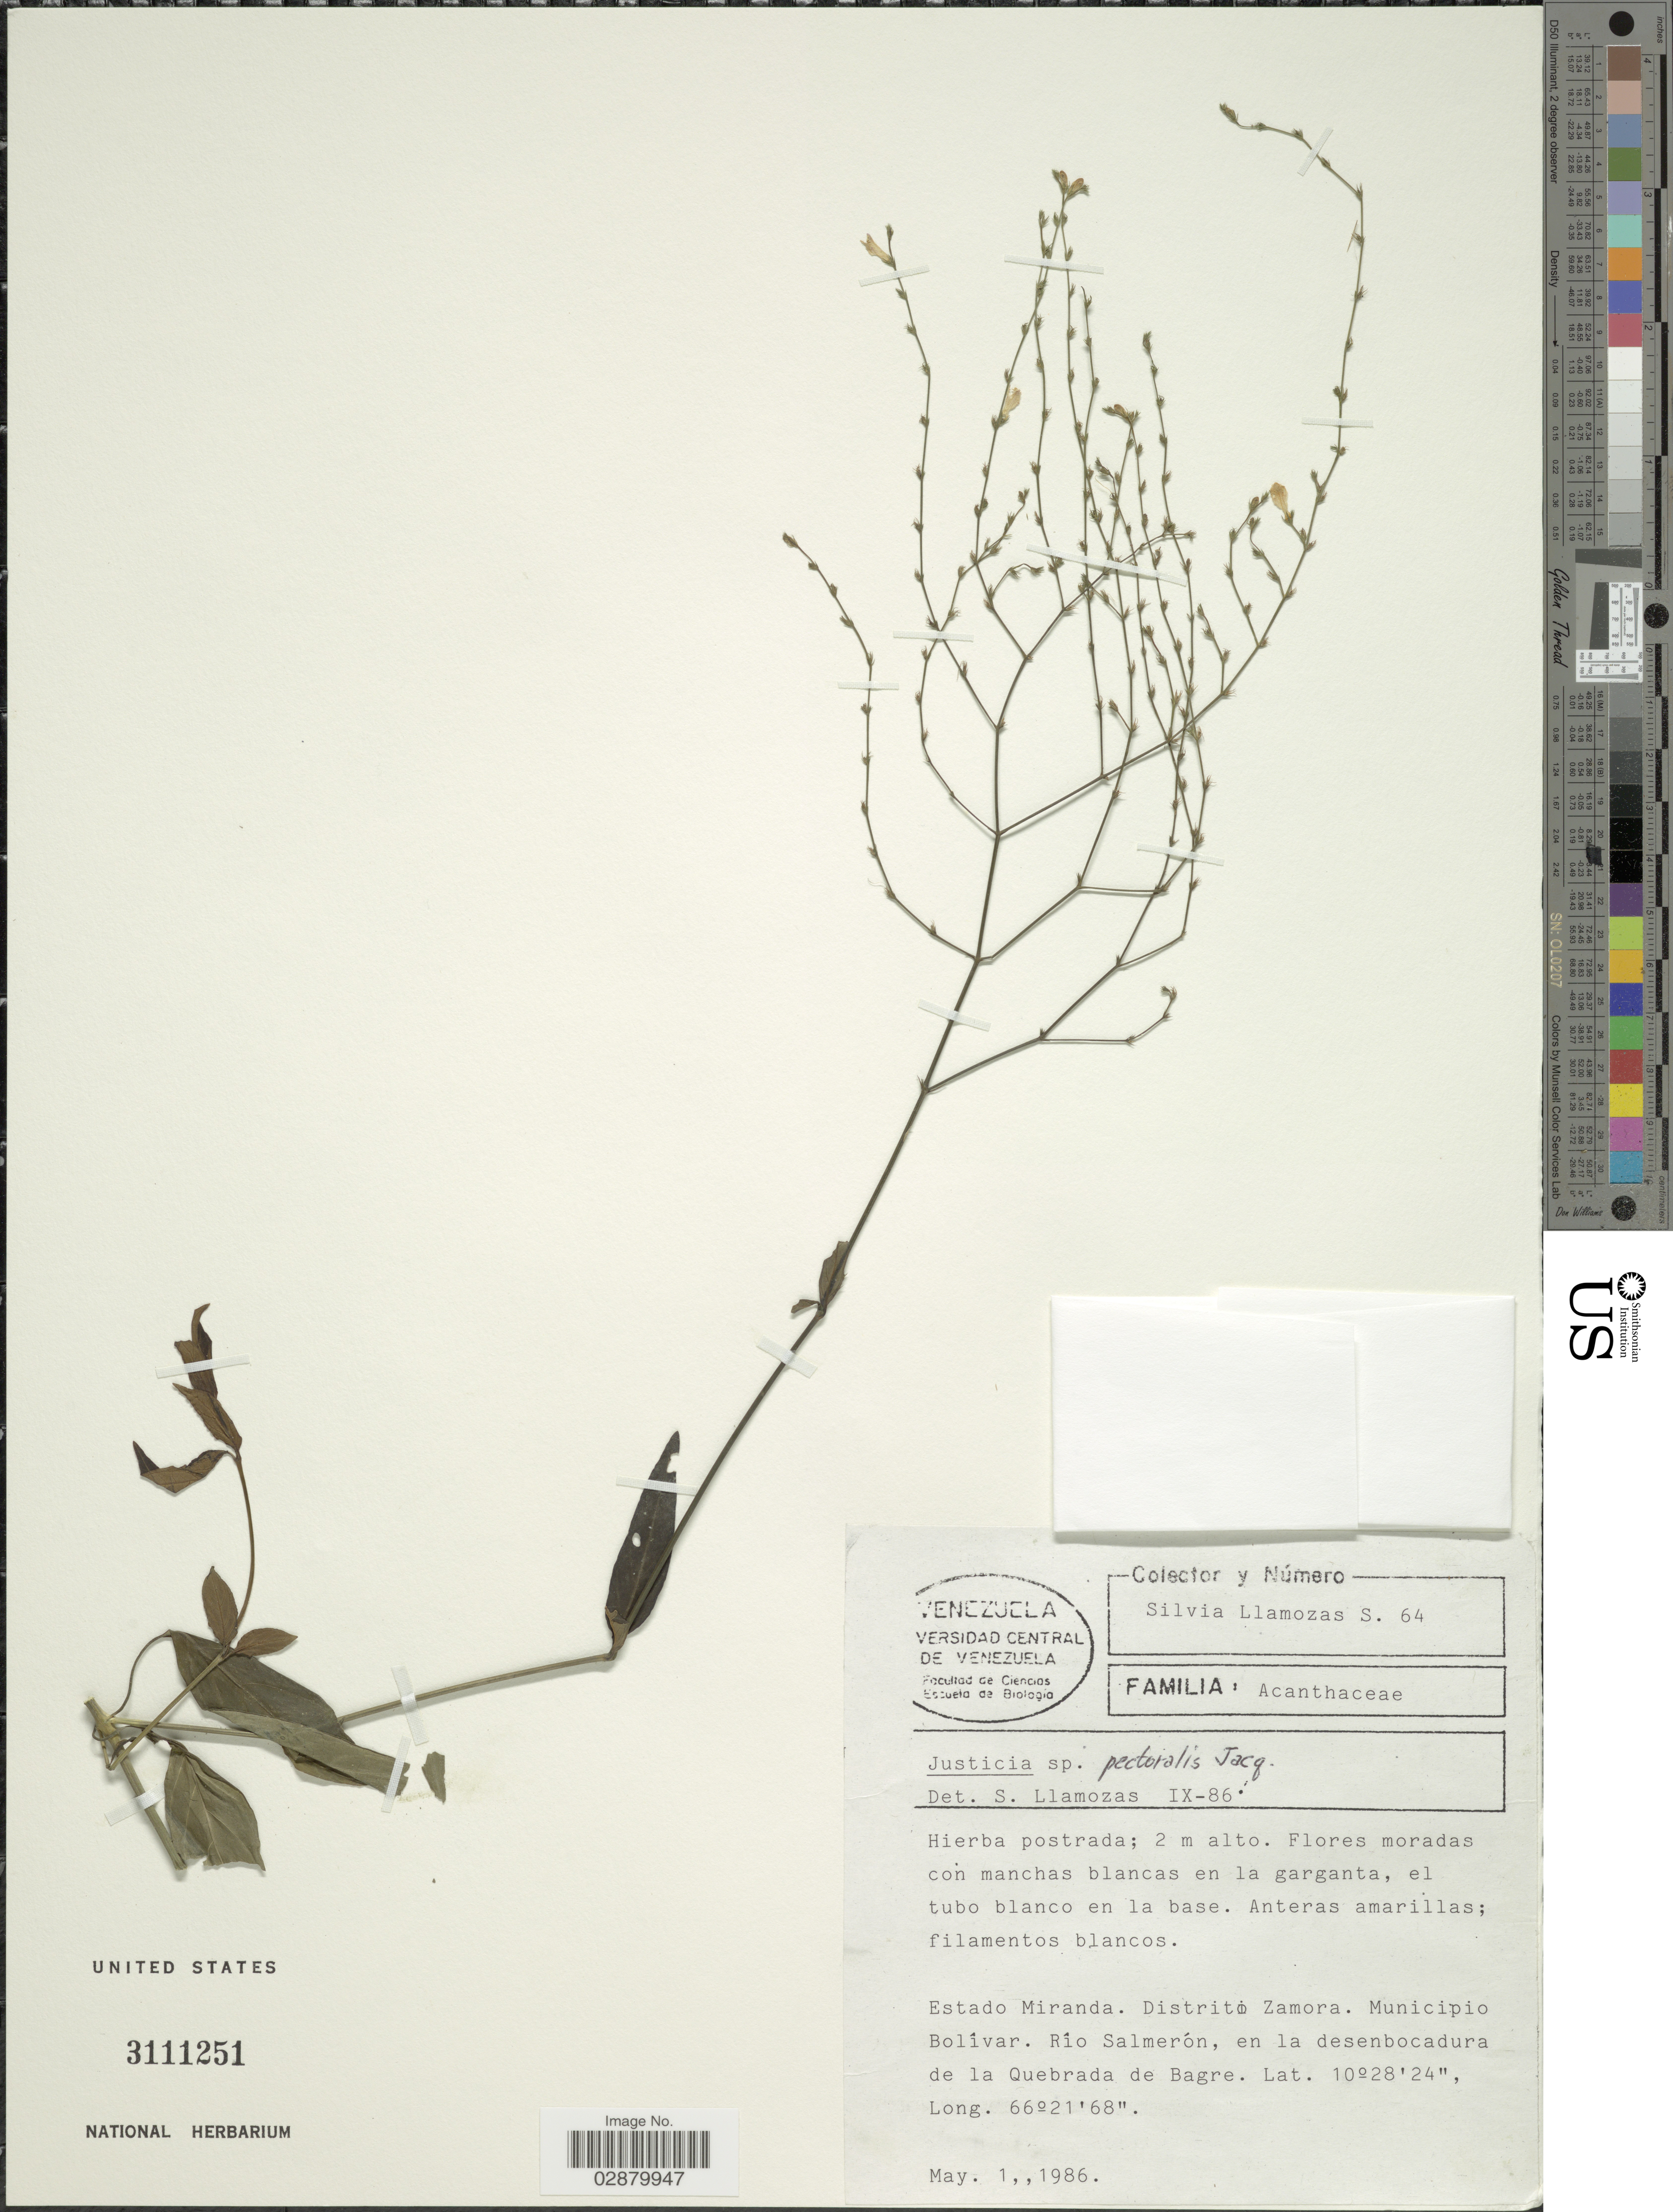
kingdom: Plantae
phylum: Tracheophyta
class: Magnoliopsida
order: Lamiales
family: Acanthaceae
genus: Justicia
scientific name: Justicia pectoralis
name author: Jacq.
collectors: S. Llamozas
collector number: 64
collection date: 1986-05-01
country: Venezuela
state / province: Miranda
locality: Distrito Zamora. Municipio Bolívar. Río Salmerón, en la desenbocadura de la Quebrada de Bagre.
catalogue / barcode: US 3111251